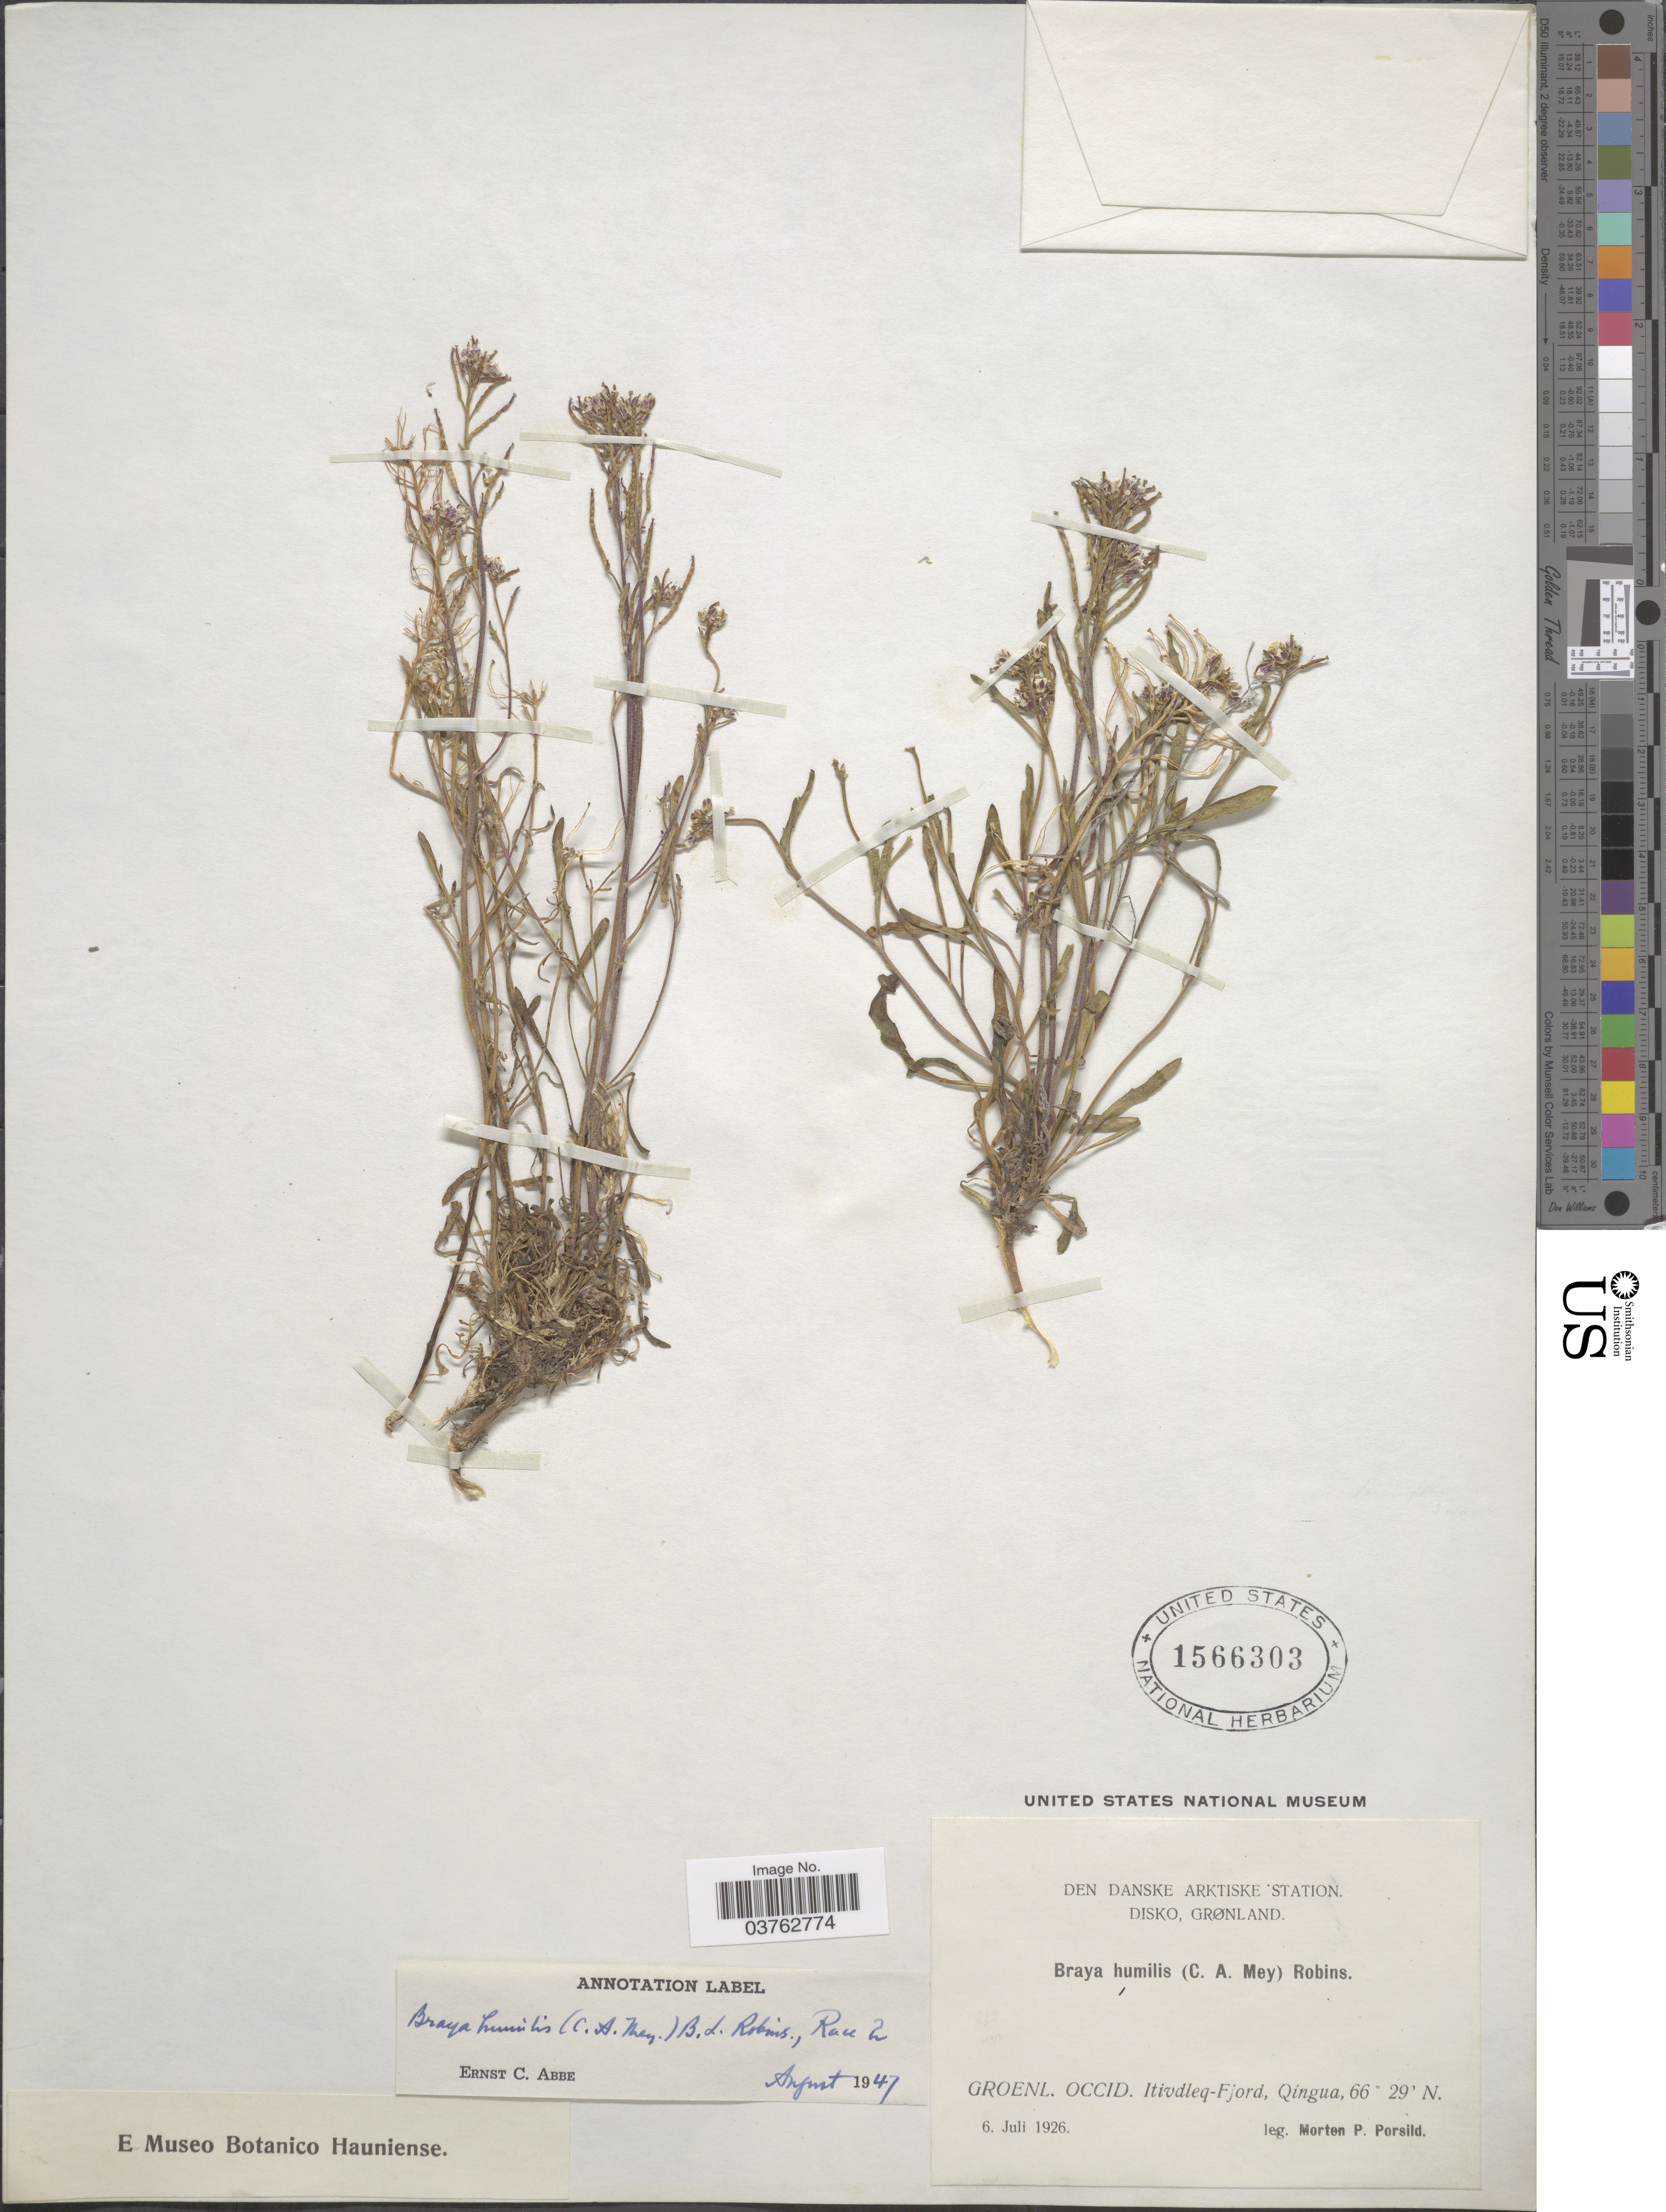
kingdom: Plantae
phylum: Tracheophyta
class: Magnoliopsida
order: Brassicales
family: Brassicaceae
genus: Braya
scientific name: Braya humilis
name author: (C.A. Mey.) B.L. Rob.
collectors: M. P. Porsild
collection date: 1926-07-06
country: Greenland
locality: Den Danske Arktiske Station. Disko, Grønland. Groenl. Occid. Itivdleq-Fjord, Qíngua.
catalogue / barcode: US 1566303